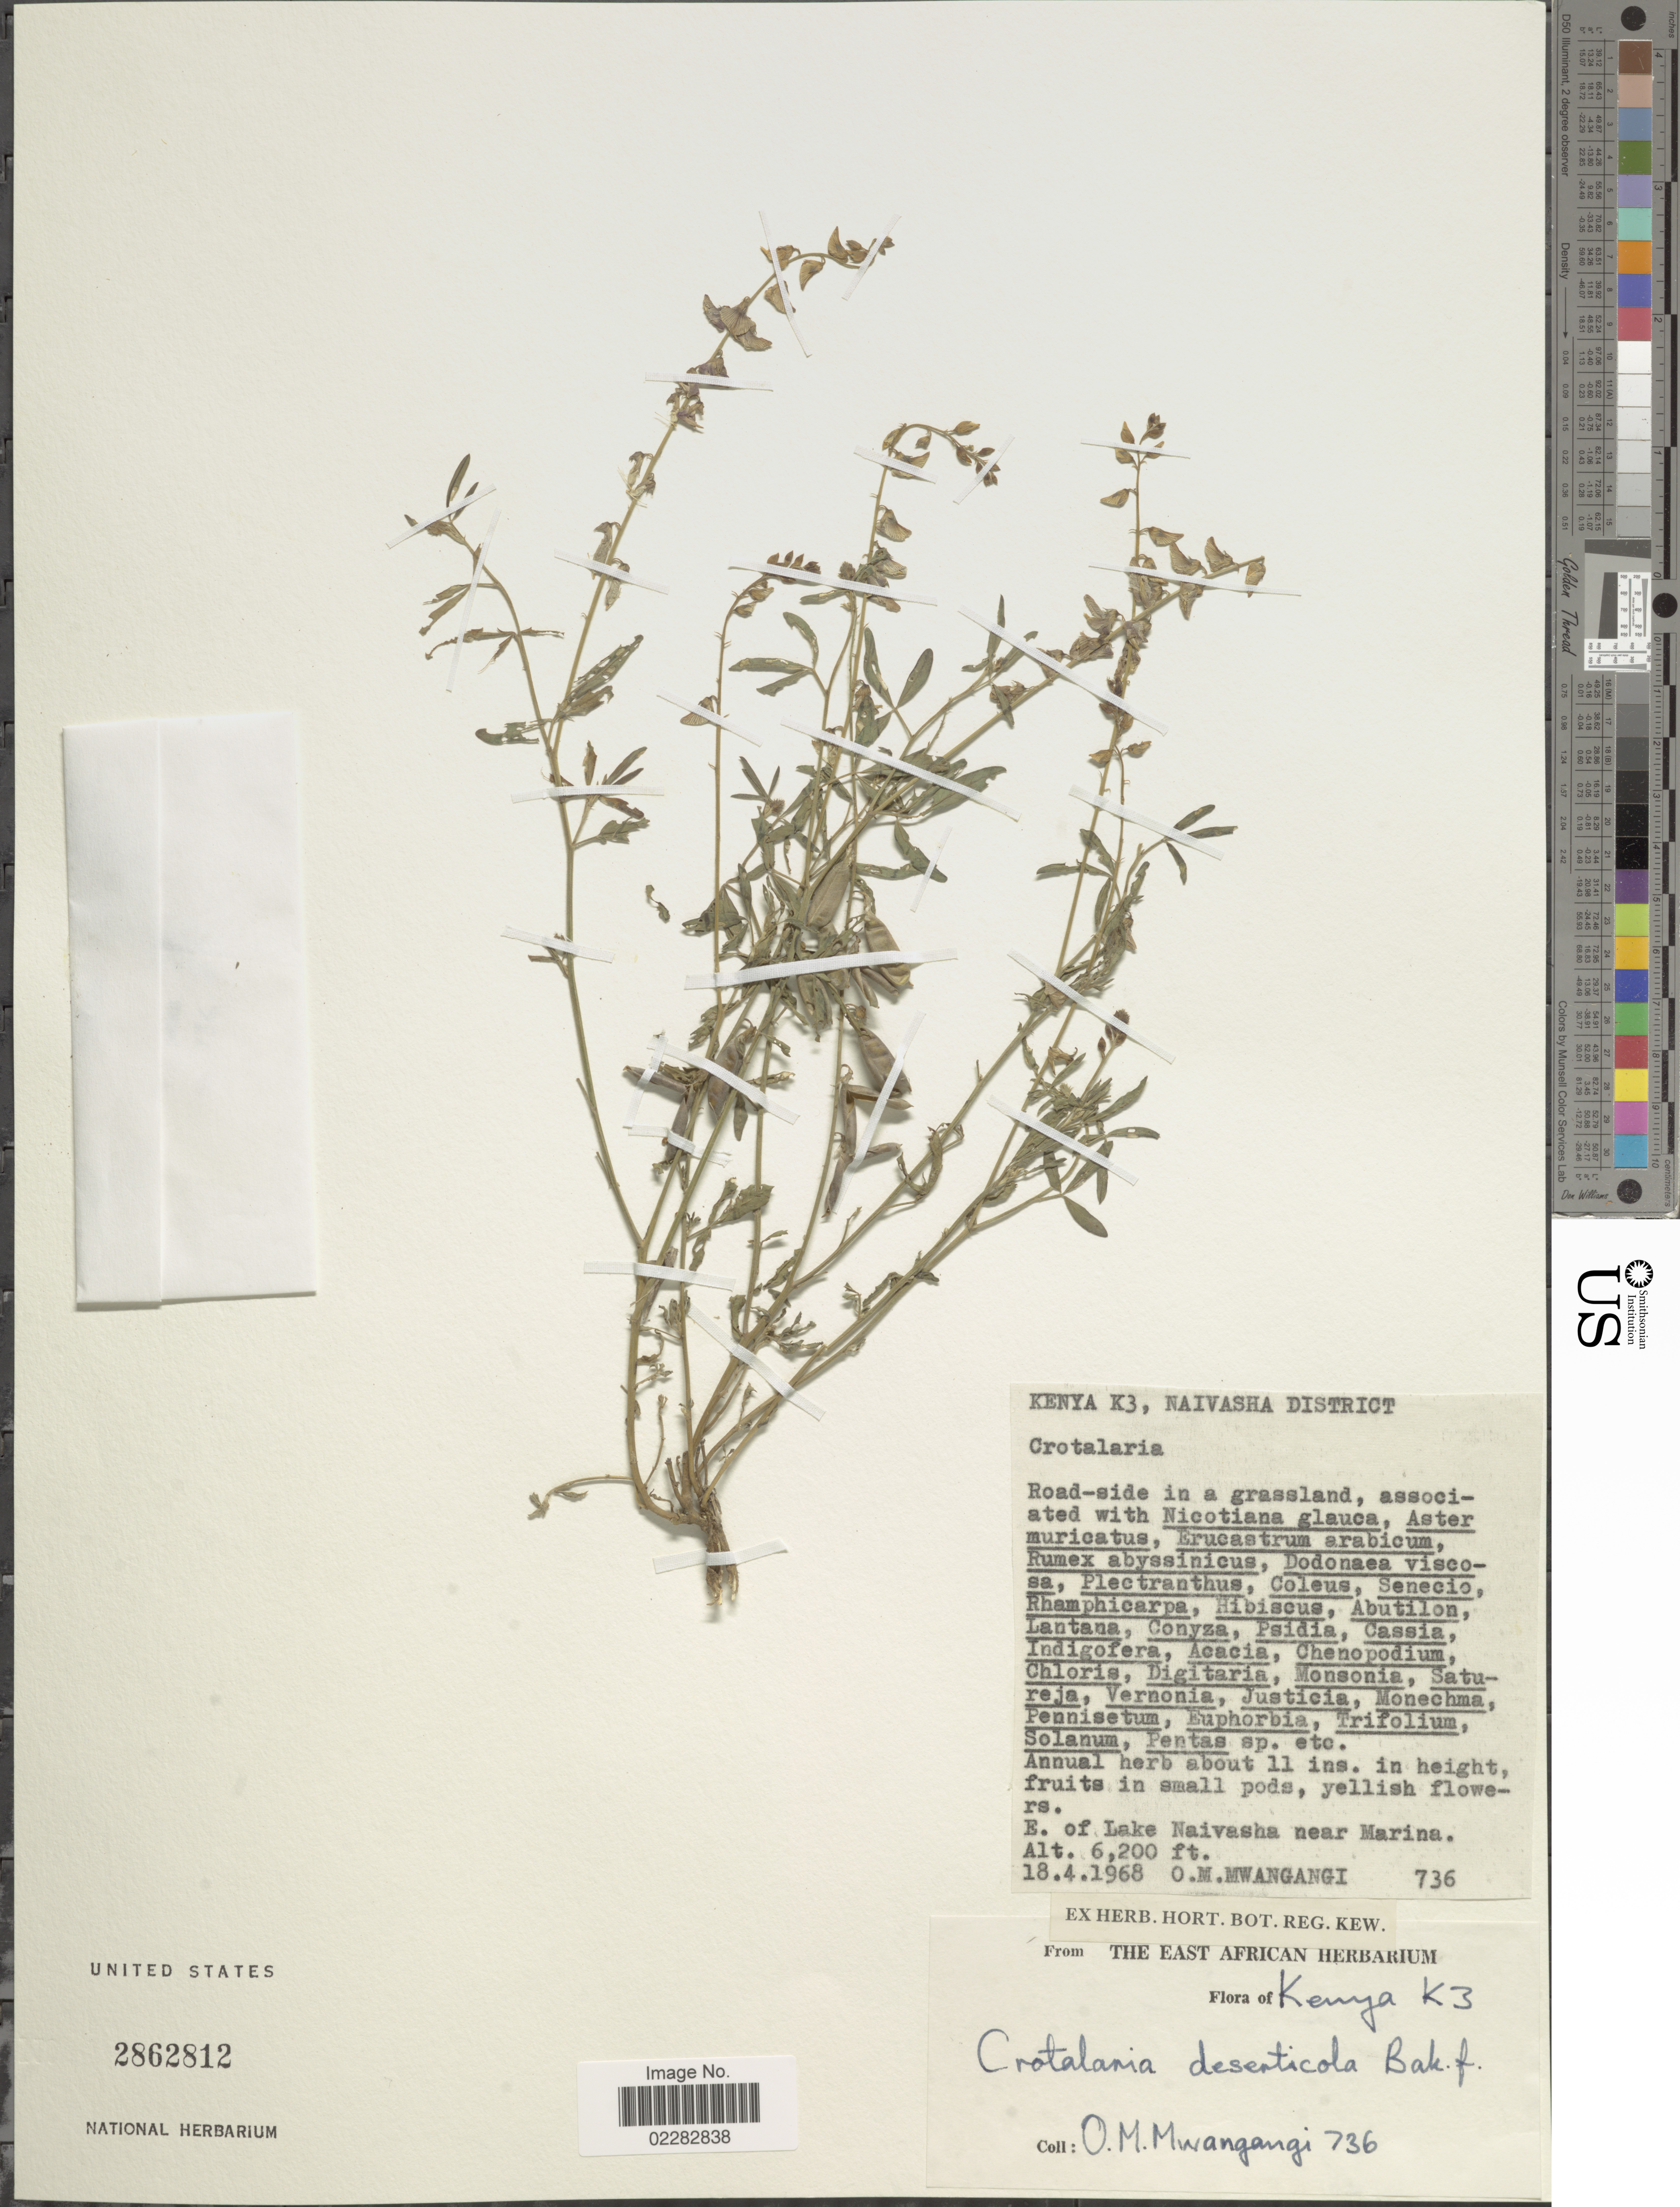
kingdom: Plantae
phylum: Tracheophyta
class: Magnoliopsida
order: Fabales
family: Fabaceae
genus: Crotalaria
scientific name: Crotalaria damarensis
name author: Engl.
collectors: O. M. Mwangangi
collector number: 736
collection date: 1968-04-18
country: Kenya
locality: Kenya K3, Naivasha District, road-side in a grassland, E. of Lake Naivasha near Marina.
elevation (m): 1890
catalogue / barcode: US 2862812